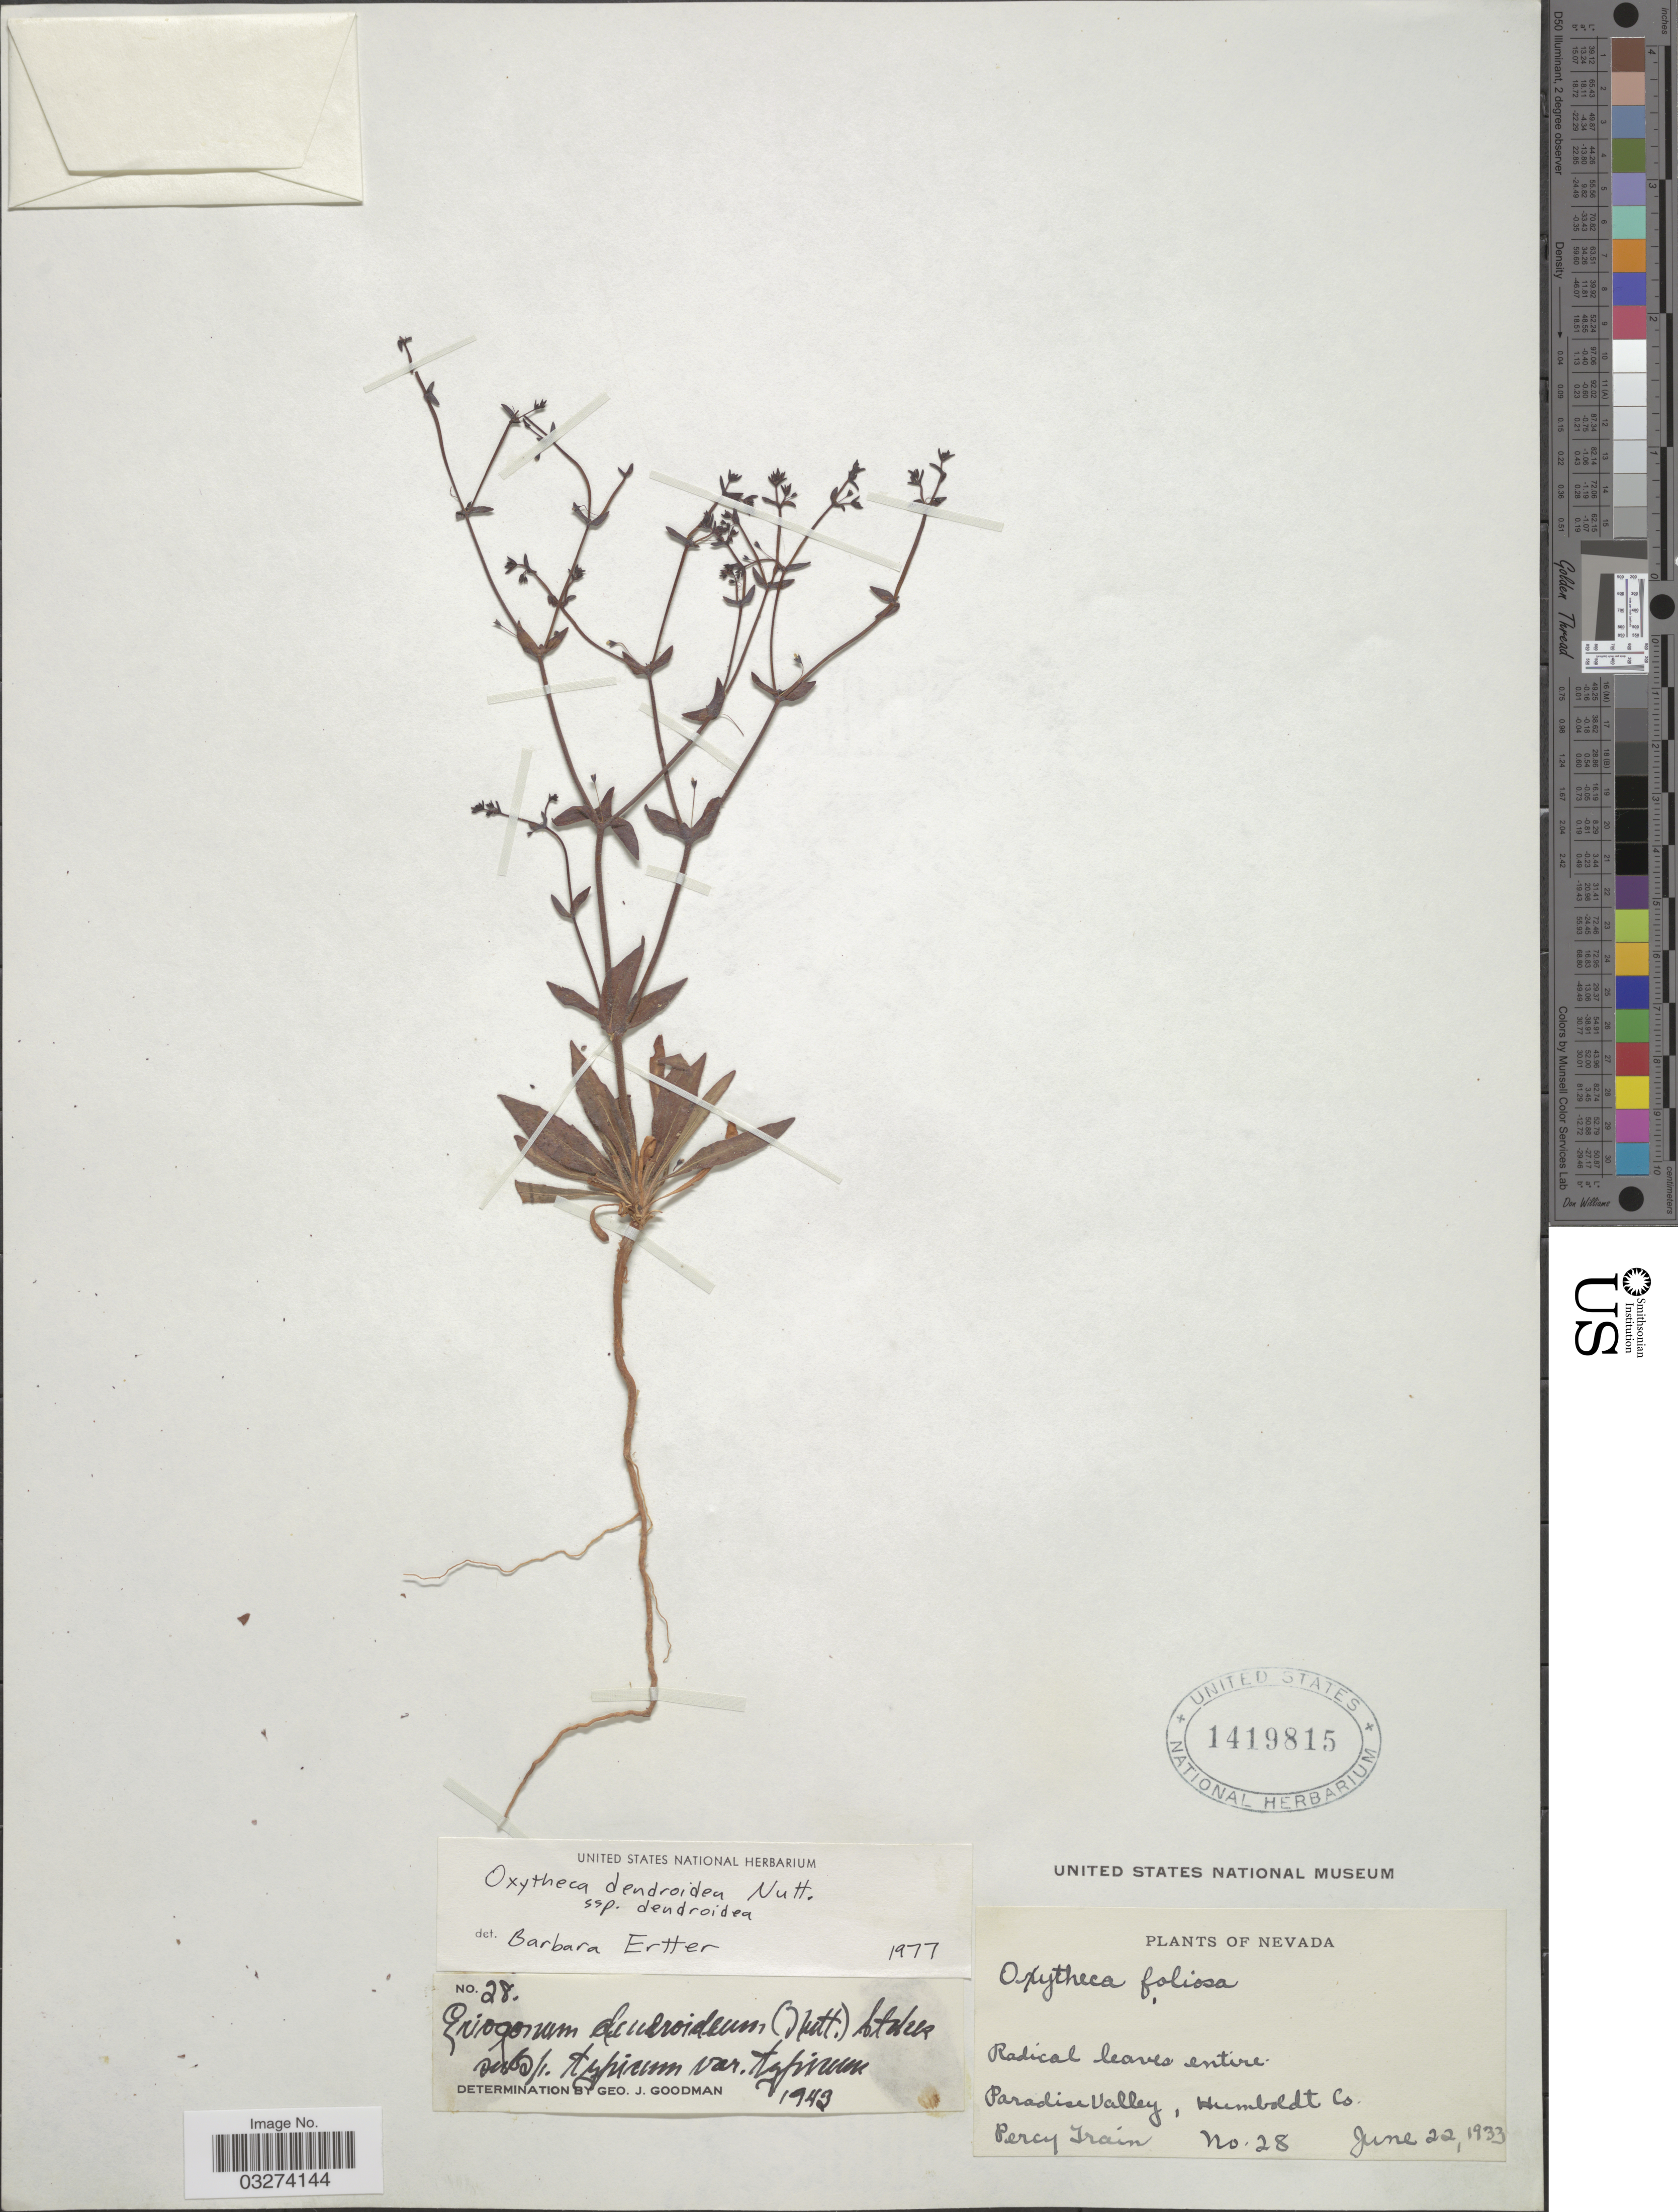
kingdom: Plantae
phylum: Tracheophyta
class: Magnoliopsida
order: Caryophyllales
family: Polygonaceae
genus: Oxytheca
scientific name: Oxytheca dendroidea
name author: Nutt.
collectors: P. Train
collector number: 28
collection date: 1933-06-22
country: United States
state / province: Nevada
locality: Paradise Valley, Humboldt Co.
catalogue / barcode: US 1419815